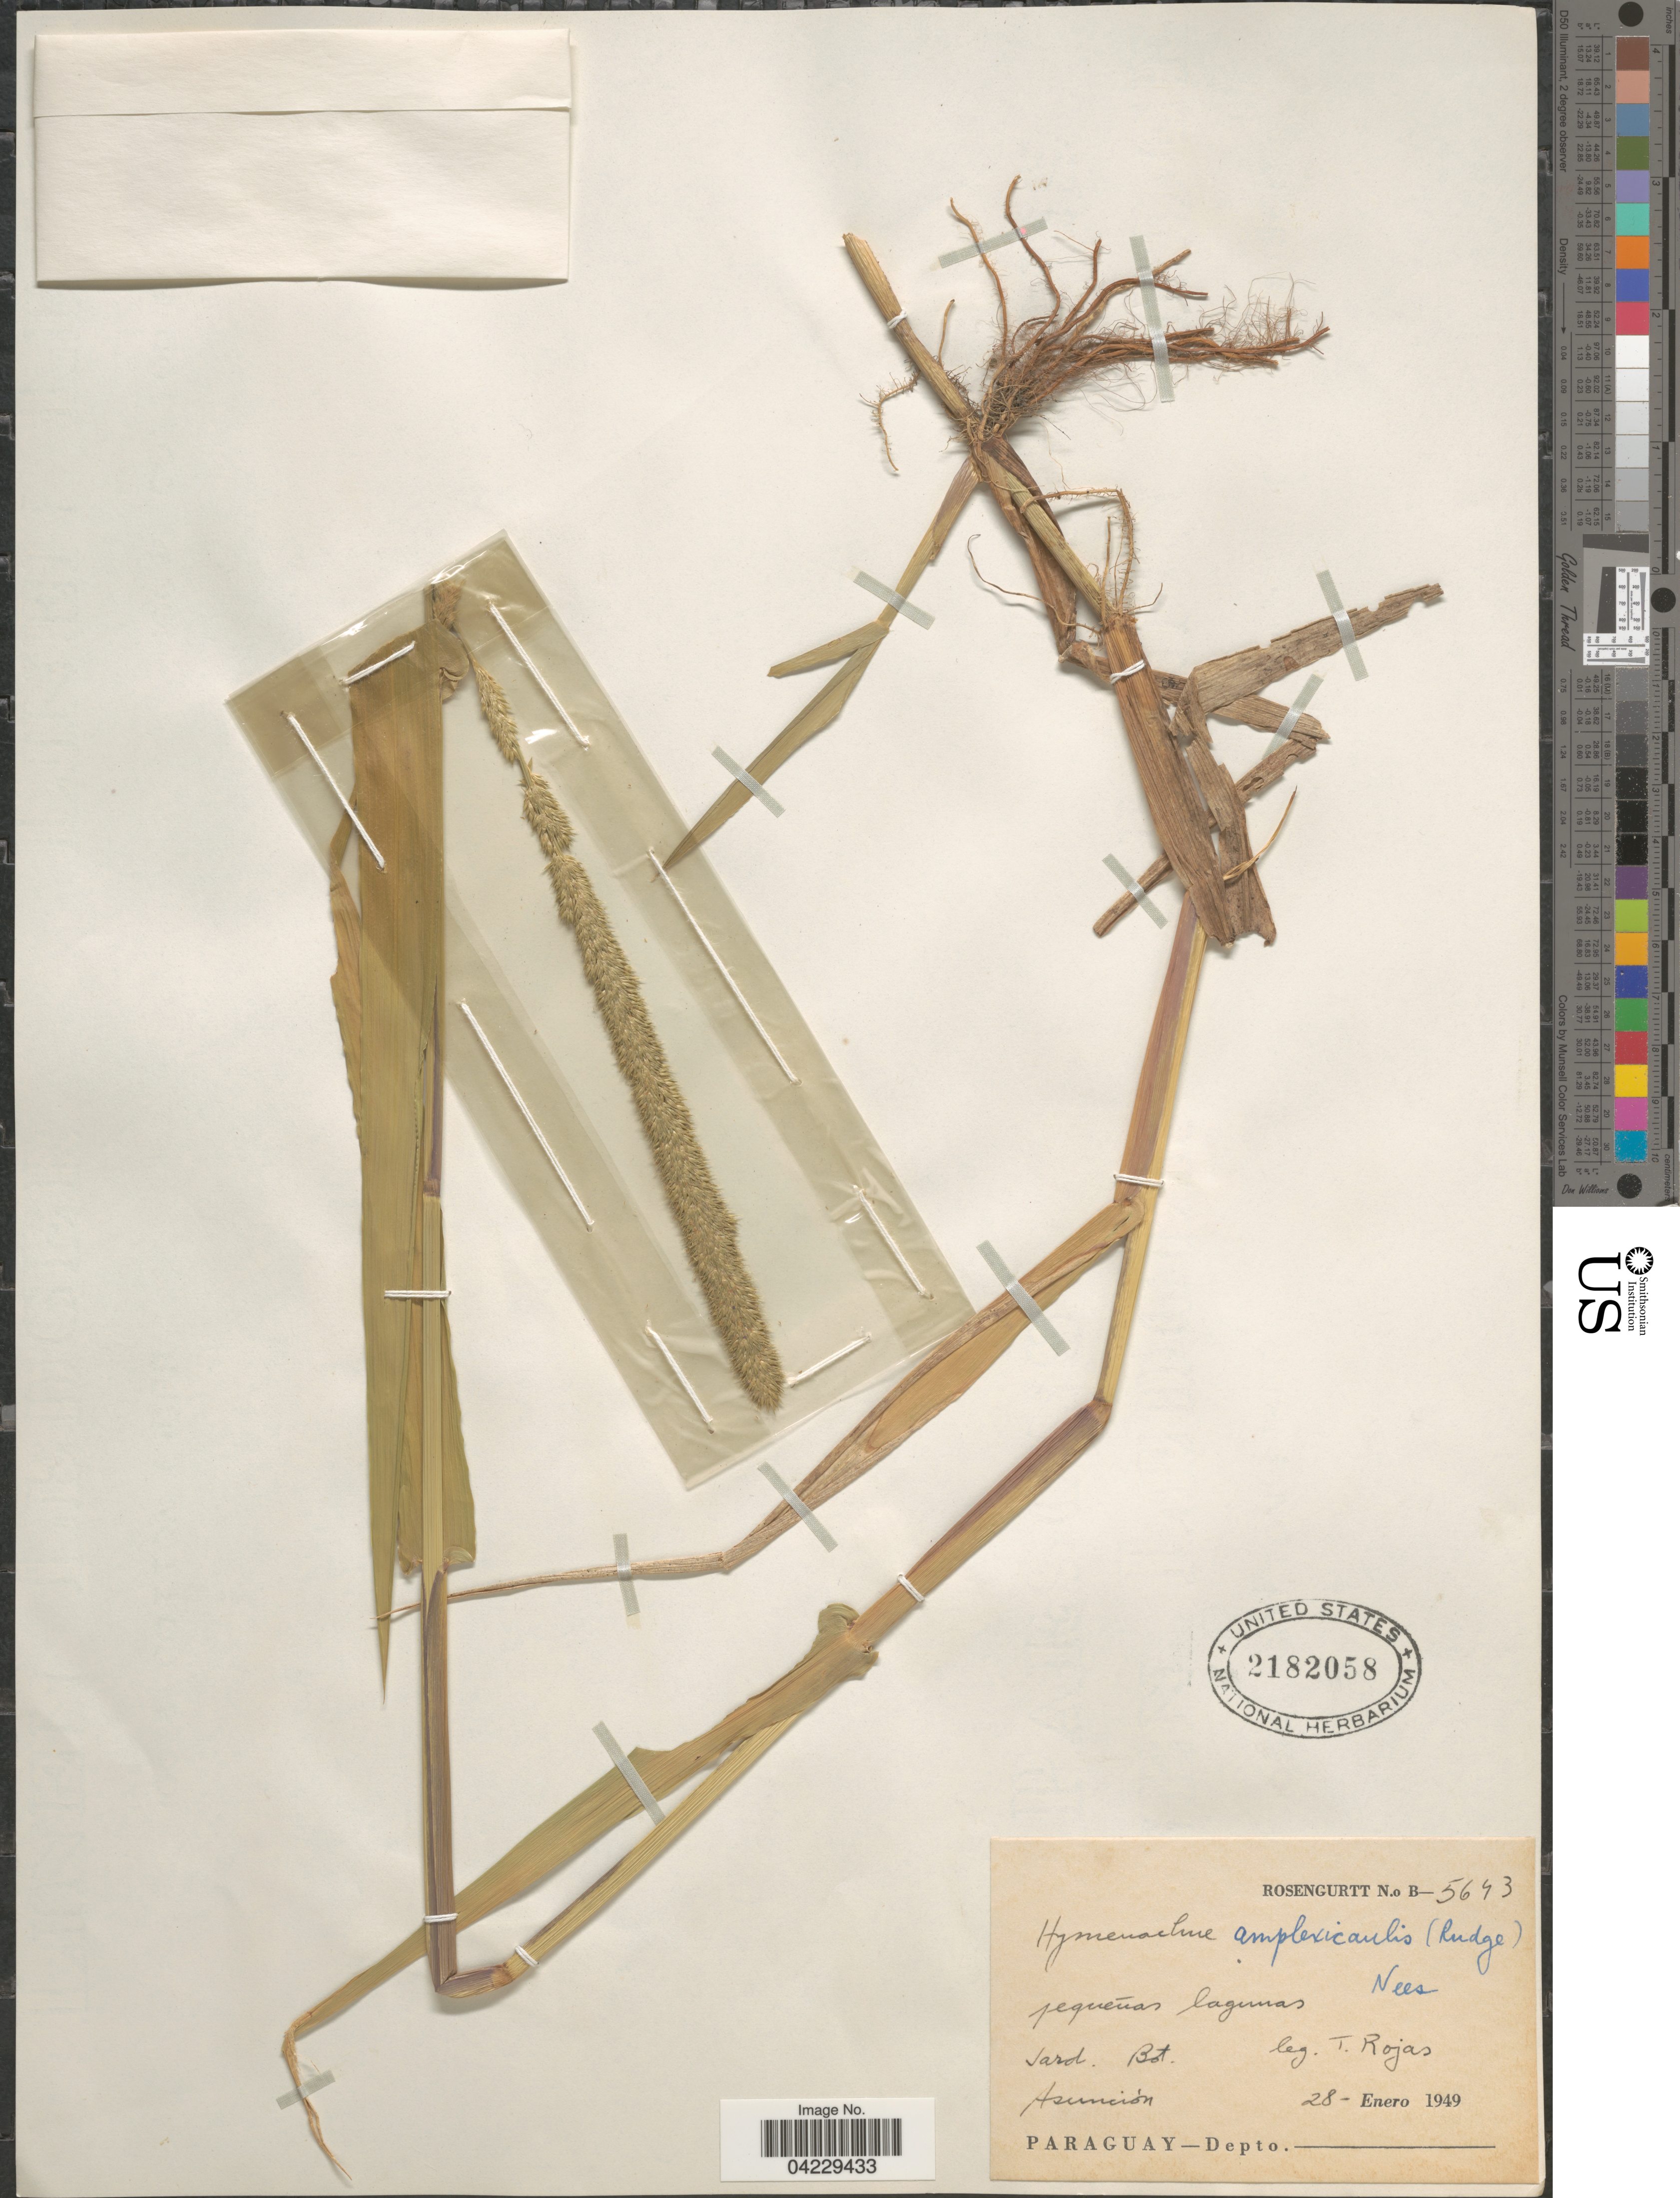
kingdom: Plantae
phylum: Tracheophyta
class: Liliopsida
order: Poales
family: Poaceae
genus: Hymenachne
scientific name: Hymenachne amplexicaulis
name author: (Rudge) Nees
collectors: T. Rojas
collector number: B-5643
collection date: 1949-01-28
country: Paraguay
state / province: Asuncion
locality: Jard. Bot.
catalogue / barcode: US 2182058